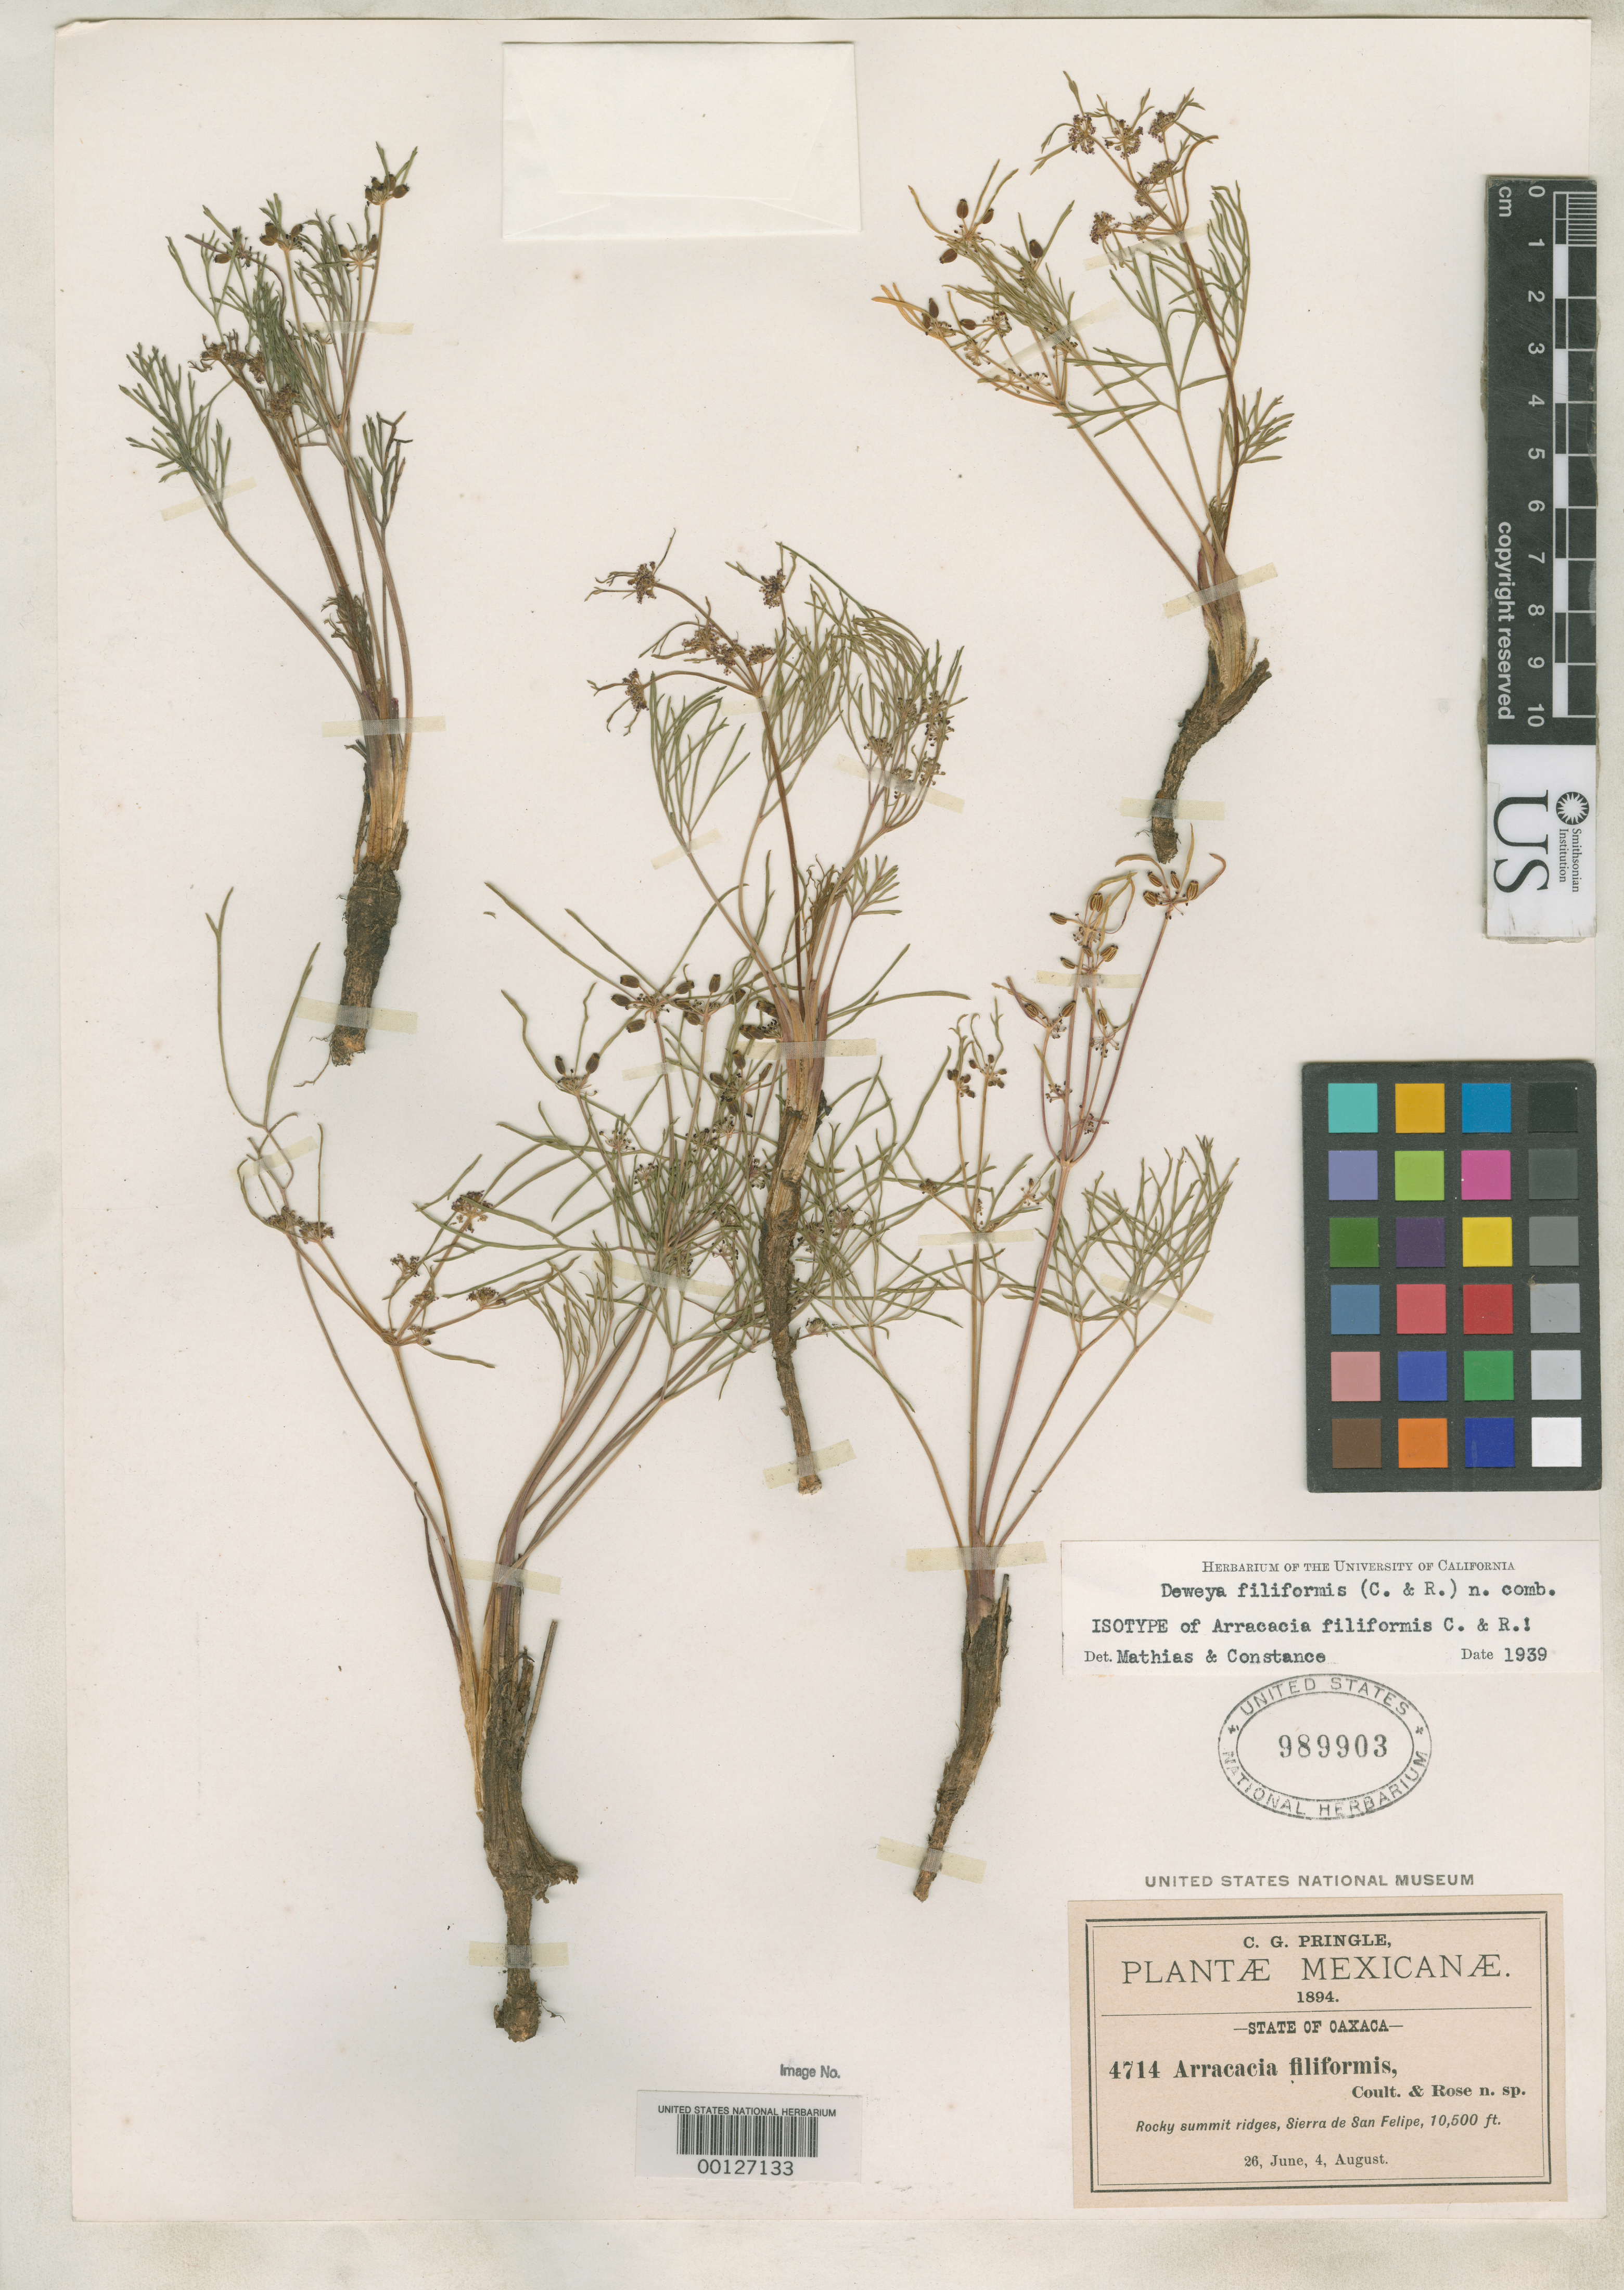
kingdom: Plantae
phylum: Tracheophyta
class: Magnoliopsida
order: Apiales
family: Apiaceae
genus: Arracacia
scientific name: Arracacia filiformis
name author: J.M. Coult. & Rose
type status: Lectotype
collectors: C. G. Pringle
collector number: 4714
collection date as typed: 26 Jun 1894 to 04 Aug 1894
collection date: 1894-06-26,1894-08-04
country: Mexico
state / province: Oaxaca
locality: Sierra de San Felipe.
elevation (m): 3200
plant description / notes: Pringle 4714 effectively designated as first-step lectotypification ("type") by Coulter & Rose, but US has 2 original sheets of this collection; second step not found in literature.; Annotated as "ISOTYPE" by Mathias & Constance (1939).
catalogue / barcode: US 989903